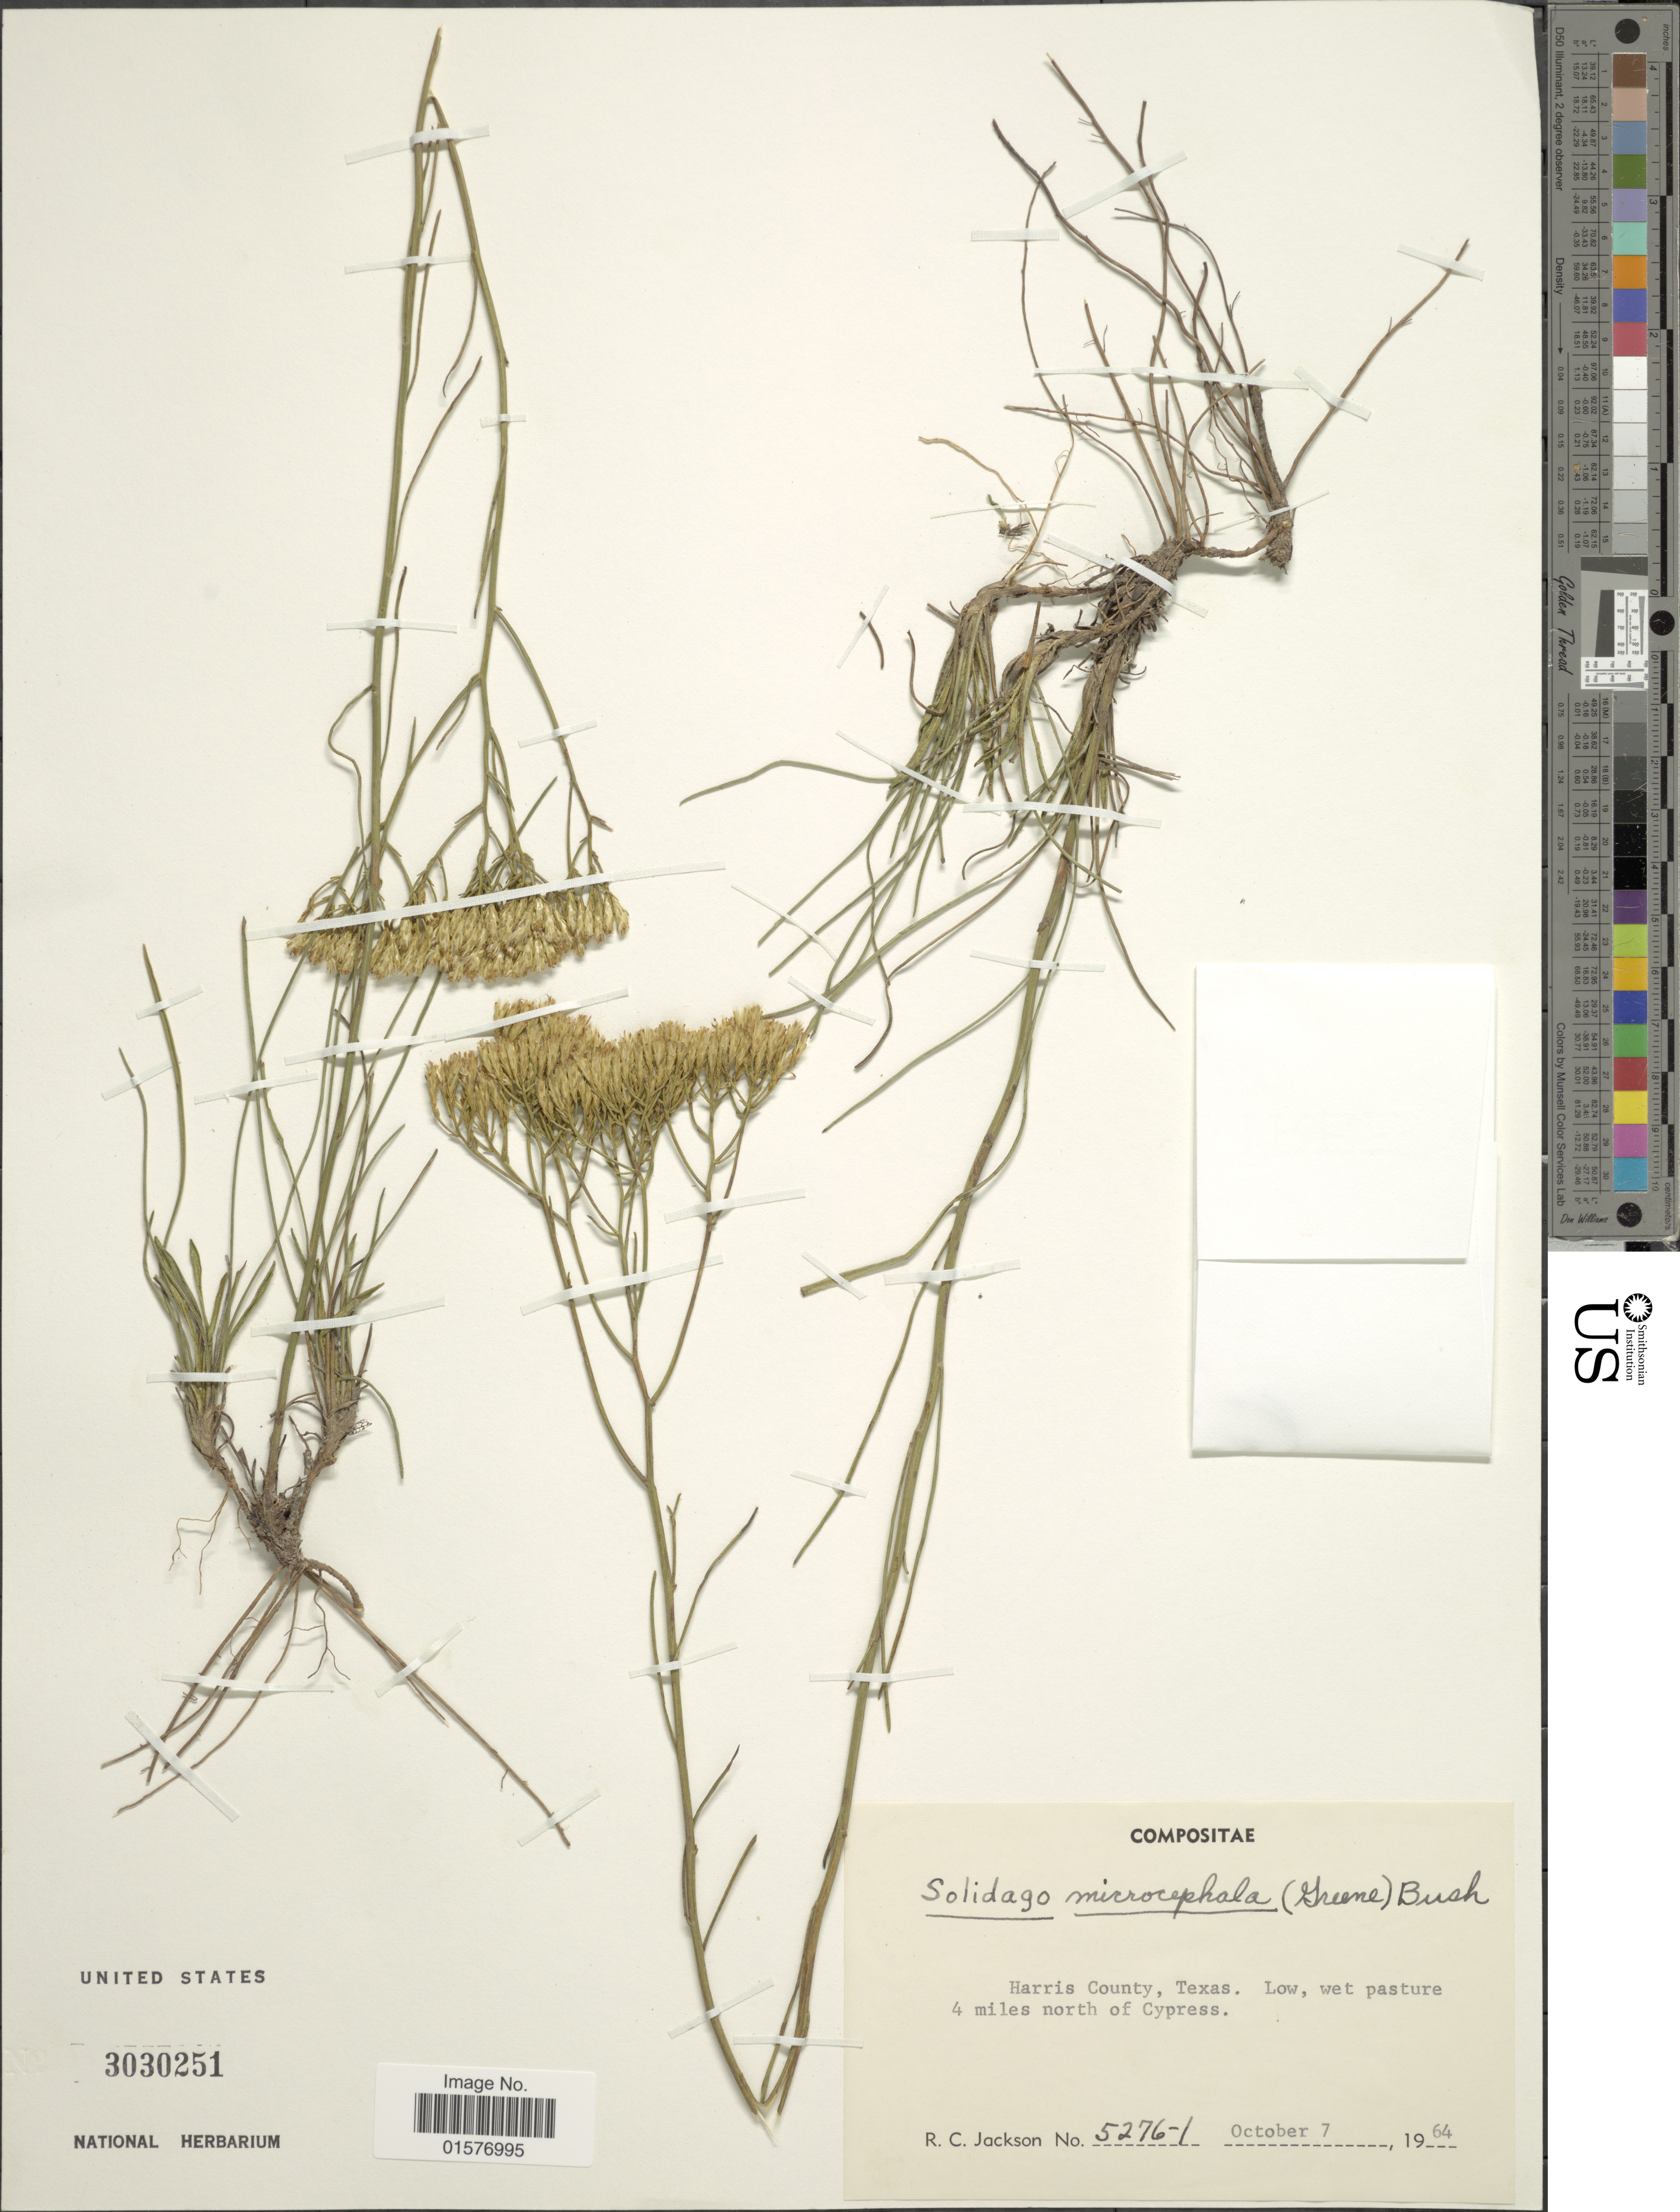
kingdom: Plantae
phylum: Tracheophyta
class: Magnoliopsida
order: Asterales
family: Asteraceae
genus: Bigelowia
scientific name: Bigelowia nuttallii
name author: L.C. Anderson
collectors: R. C. Jackson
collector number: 5276-1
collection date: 1964-10-07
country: United States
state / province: Texas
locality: Harris County, Texas, Low, wet pasture 4 miles north of Cypress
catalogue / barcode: US 3030251